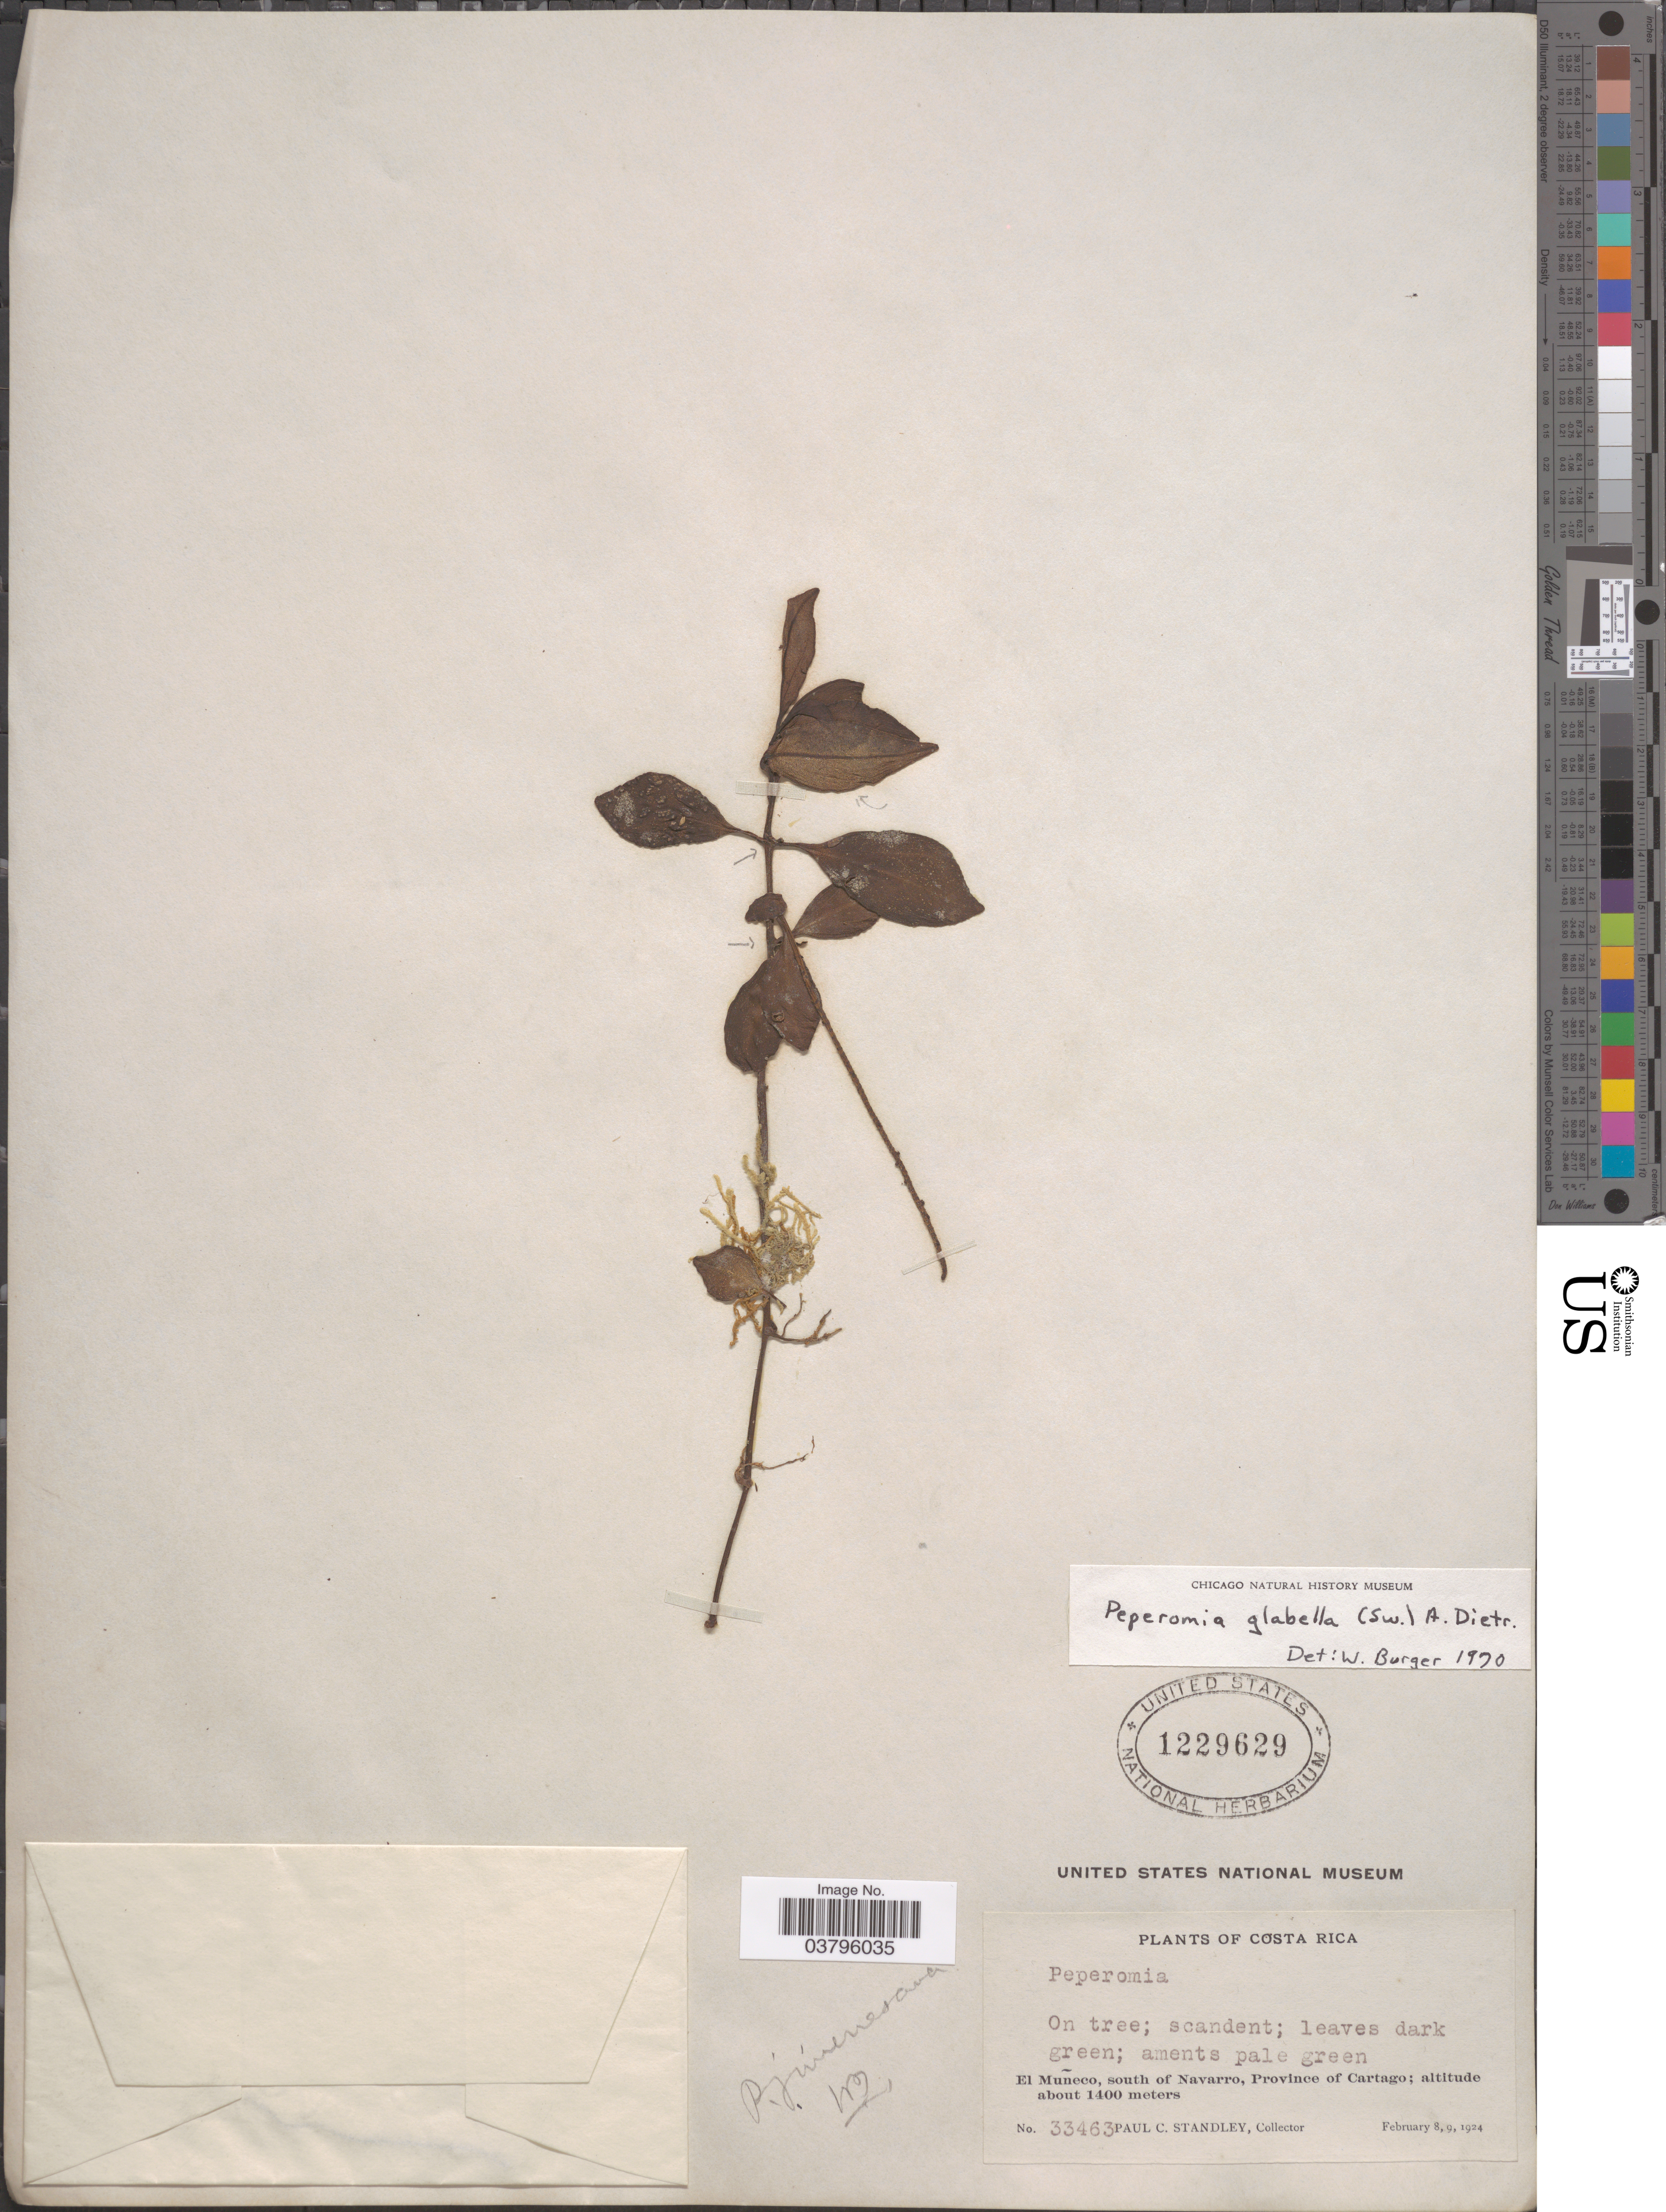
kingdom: Plantae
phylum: Tracheophyta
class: Magnoliopsida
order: Piperales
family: Piperaceae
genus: Peperomia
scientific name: Peperomia san-felipensis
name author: C. DC.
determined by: Jiménez, José Estaban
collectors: P. C. Standley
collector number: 33463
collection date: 1924-02-08/1924-02-09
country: Costa Rica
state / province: Cartago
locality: El Muñeco, south of Navarro.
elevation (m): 1400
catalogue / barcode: US 1229629